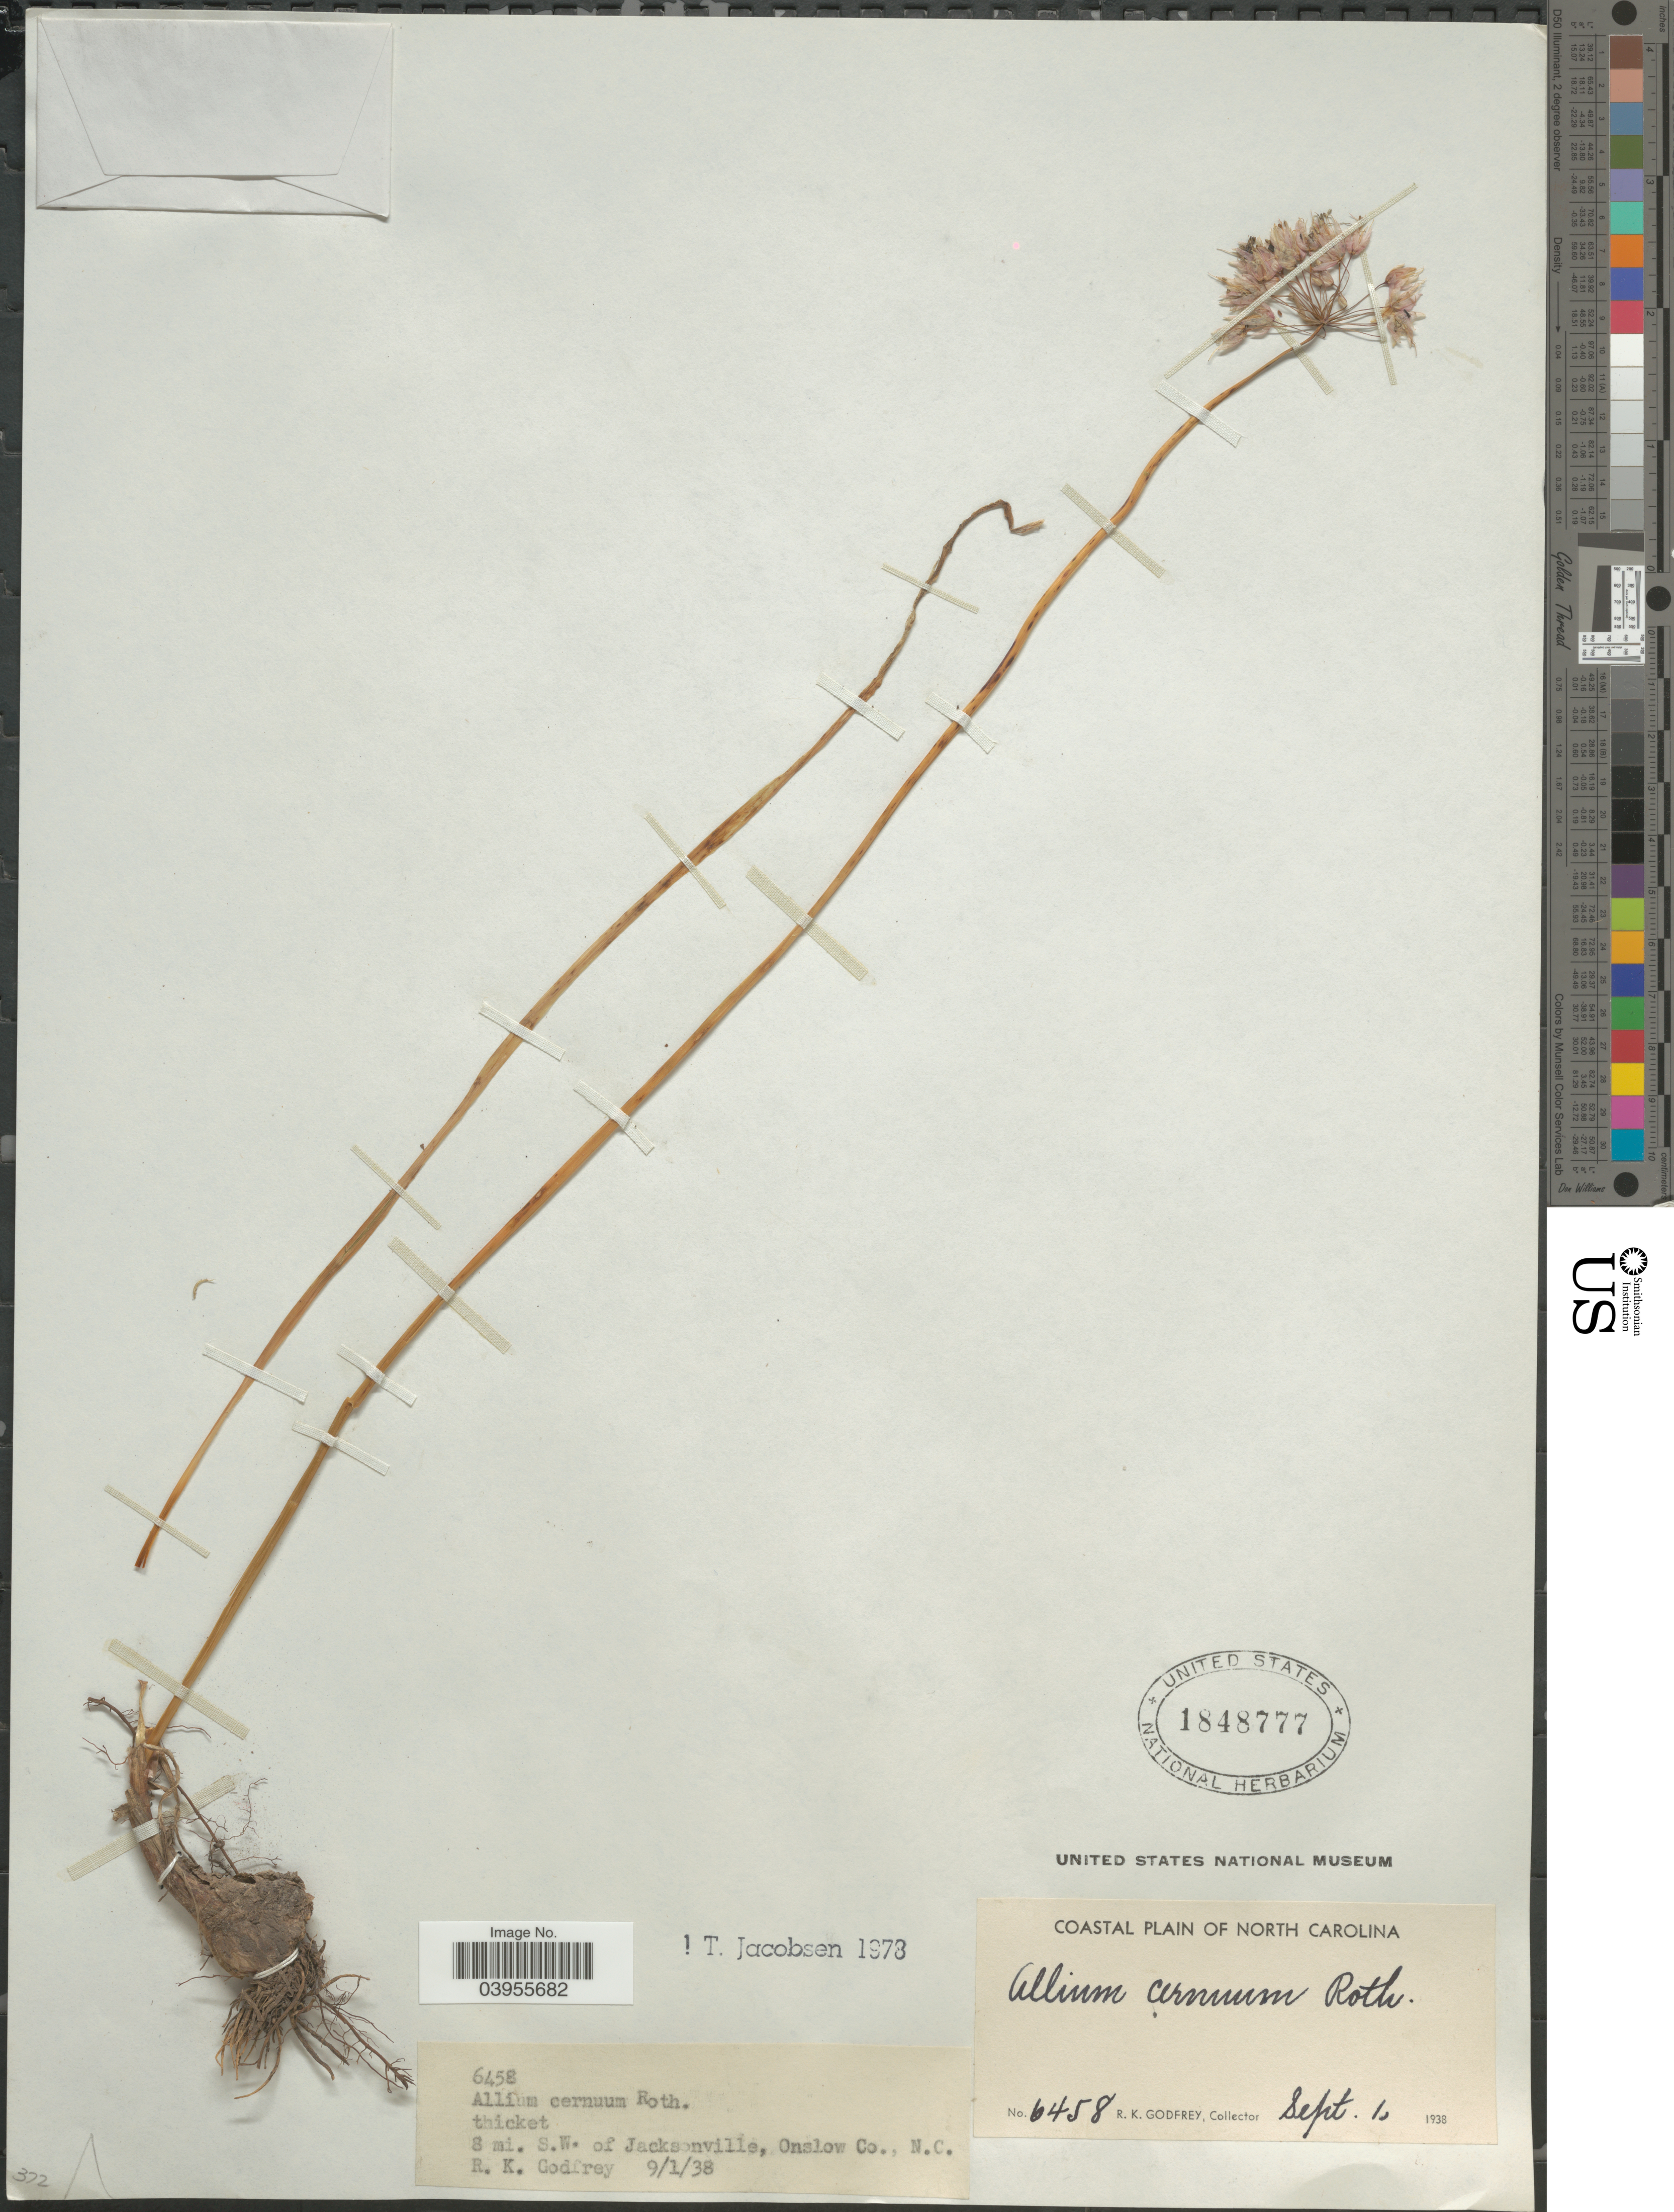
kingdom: Plantae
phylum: Tracheophyta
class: Liliopsida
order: Asparagales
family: Amaryllidaceae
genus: Allium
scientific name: Allium cernuum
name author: Roth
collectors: R. K. Godfrey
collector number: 6458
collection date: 1938-09-01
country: United States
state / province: North Carolina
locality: Coastal Plain of North Carolina. 8 mi. S.W. of Jacksonville, Onslow Co.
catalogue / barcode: US 1848777